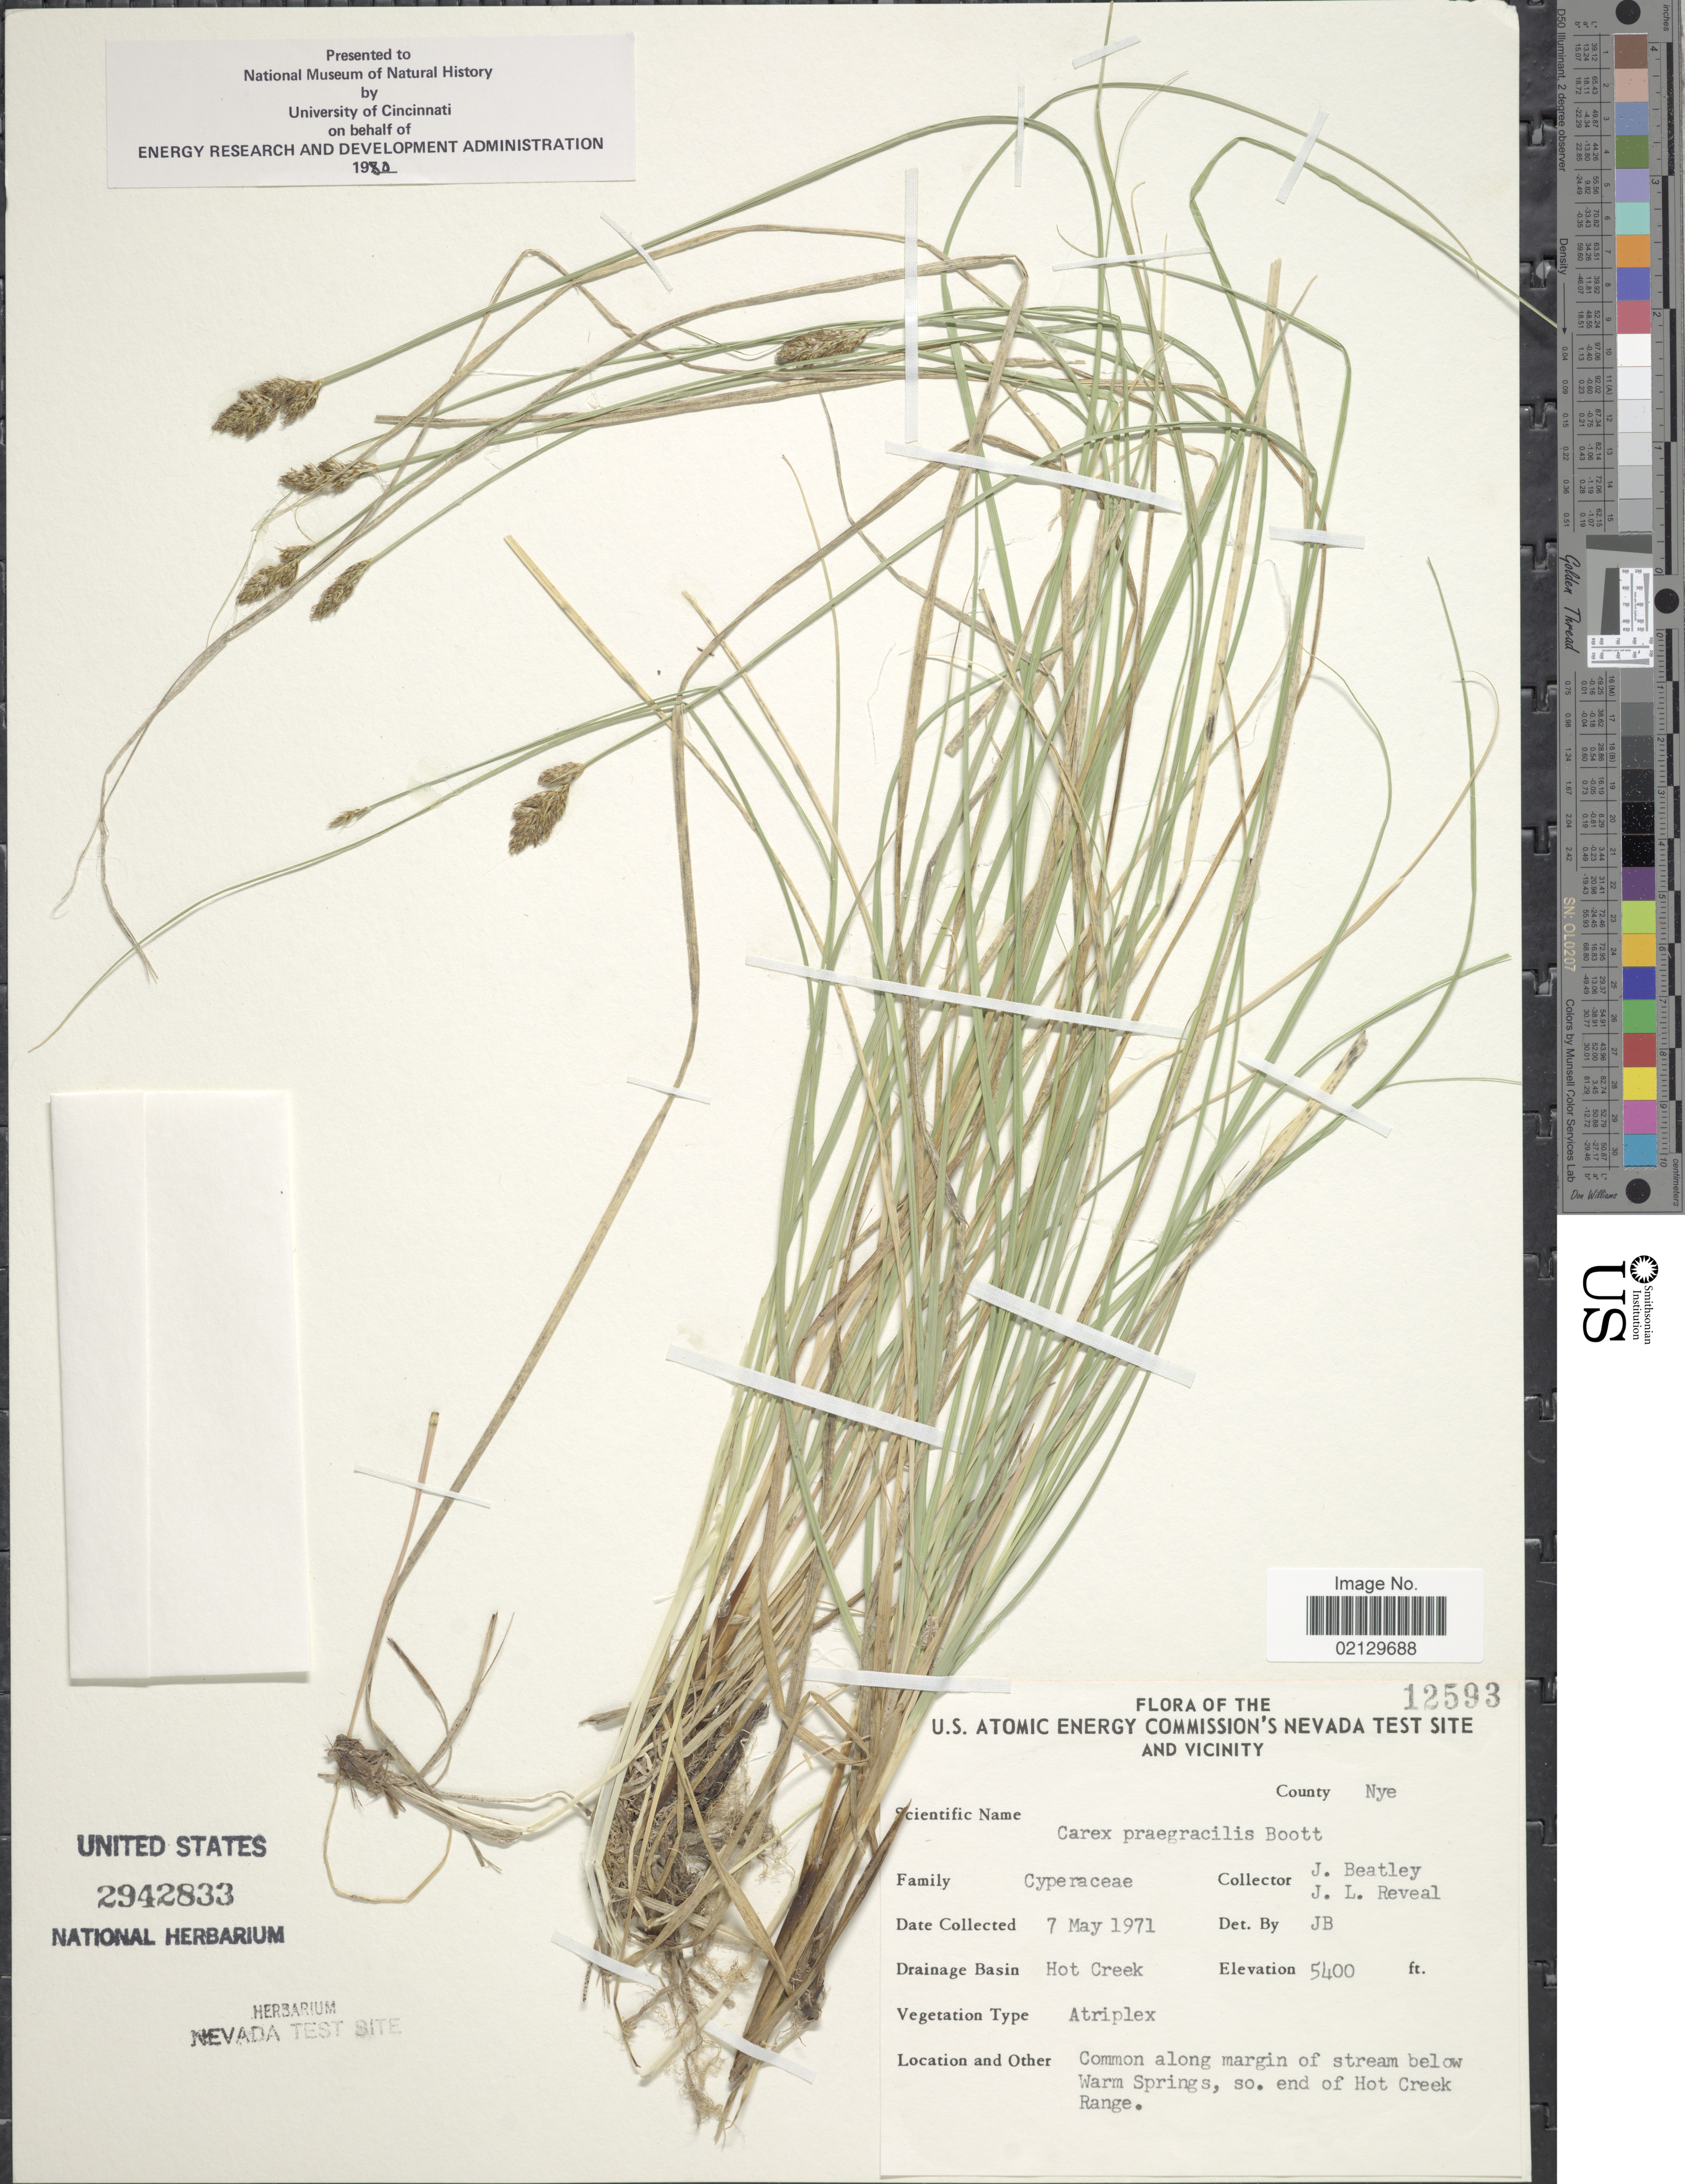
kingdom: Plantae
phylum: Tracheophyta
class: Liliopsida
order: Poales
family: Cyperaceae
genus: Carex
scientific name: Carex praegracilis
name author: W. Boott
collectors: J. C. Beatley & J. L. Reveal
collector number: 12593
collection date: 1971-05-07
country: United States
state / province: Nevada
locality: U.S. Atomic Energy Commision's Nevada Test Site and Vicinity. County Nye. Hot Creek, Along margin of stream below Warm Springs, so. end of Hot Creek Range.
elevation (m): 1646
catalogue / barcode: US 2942833